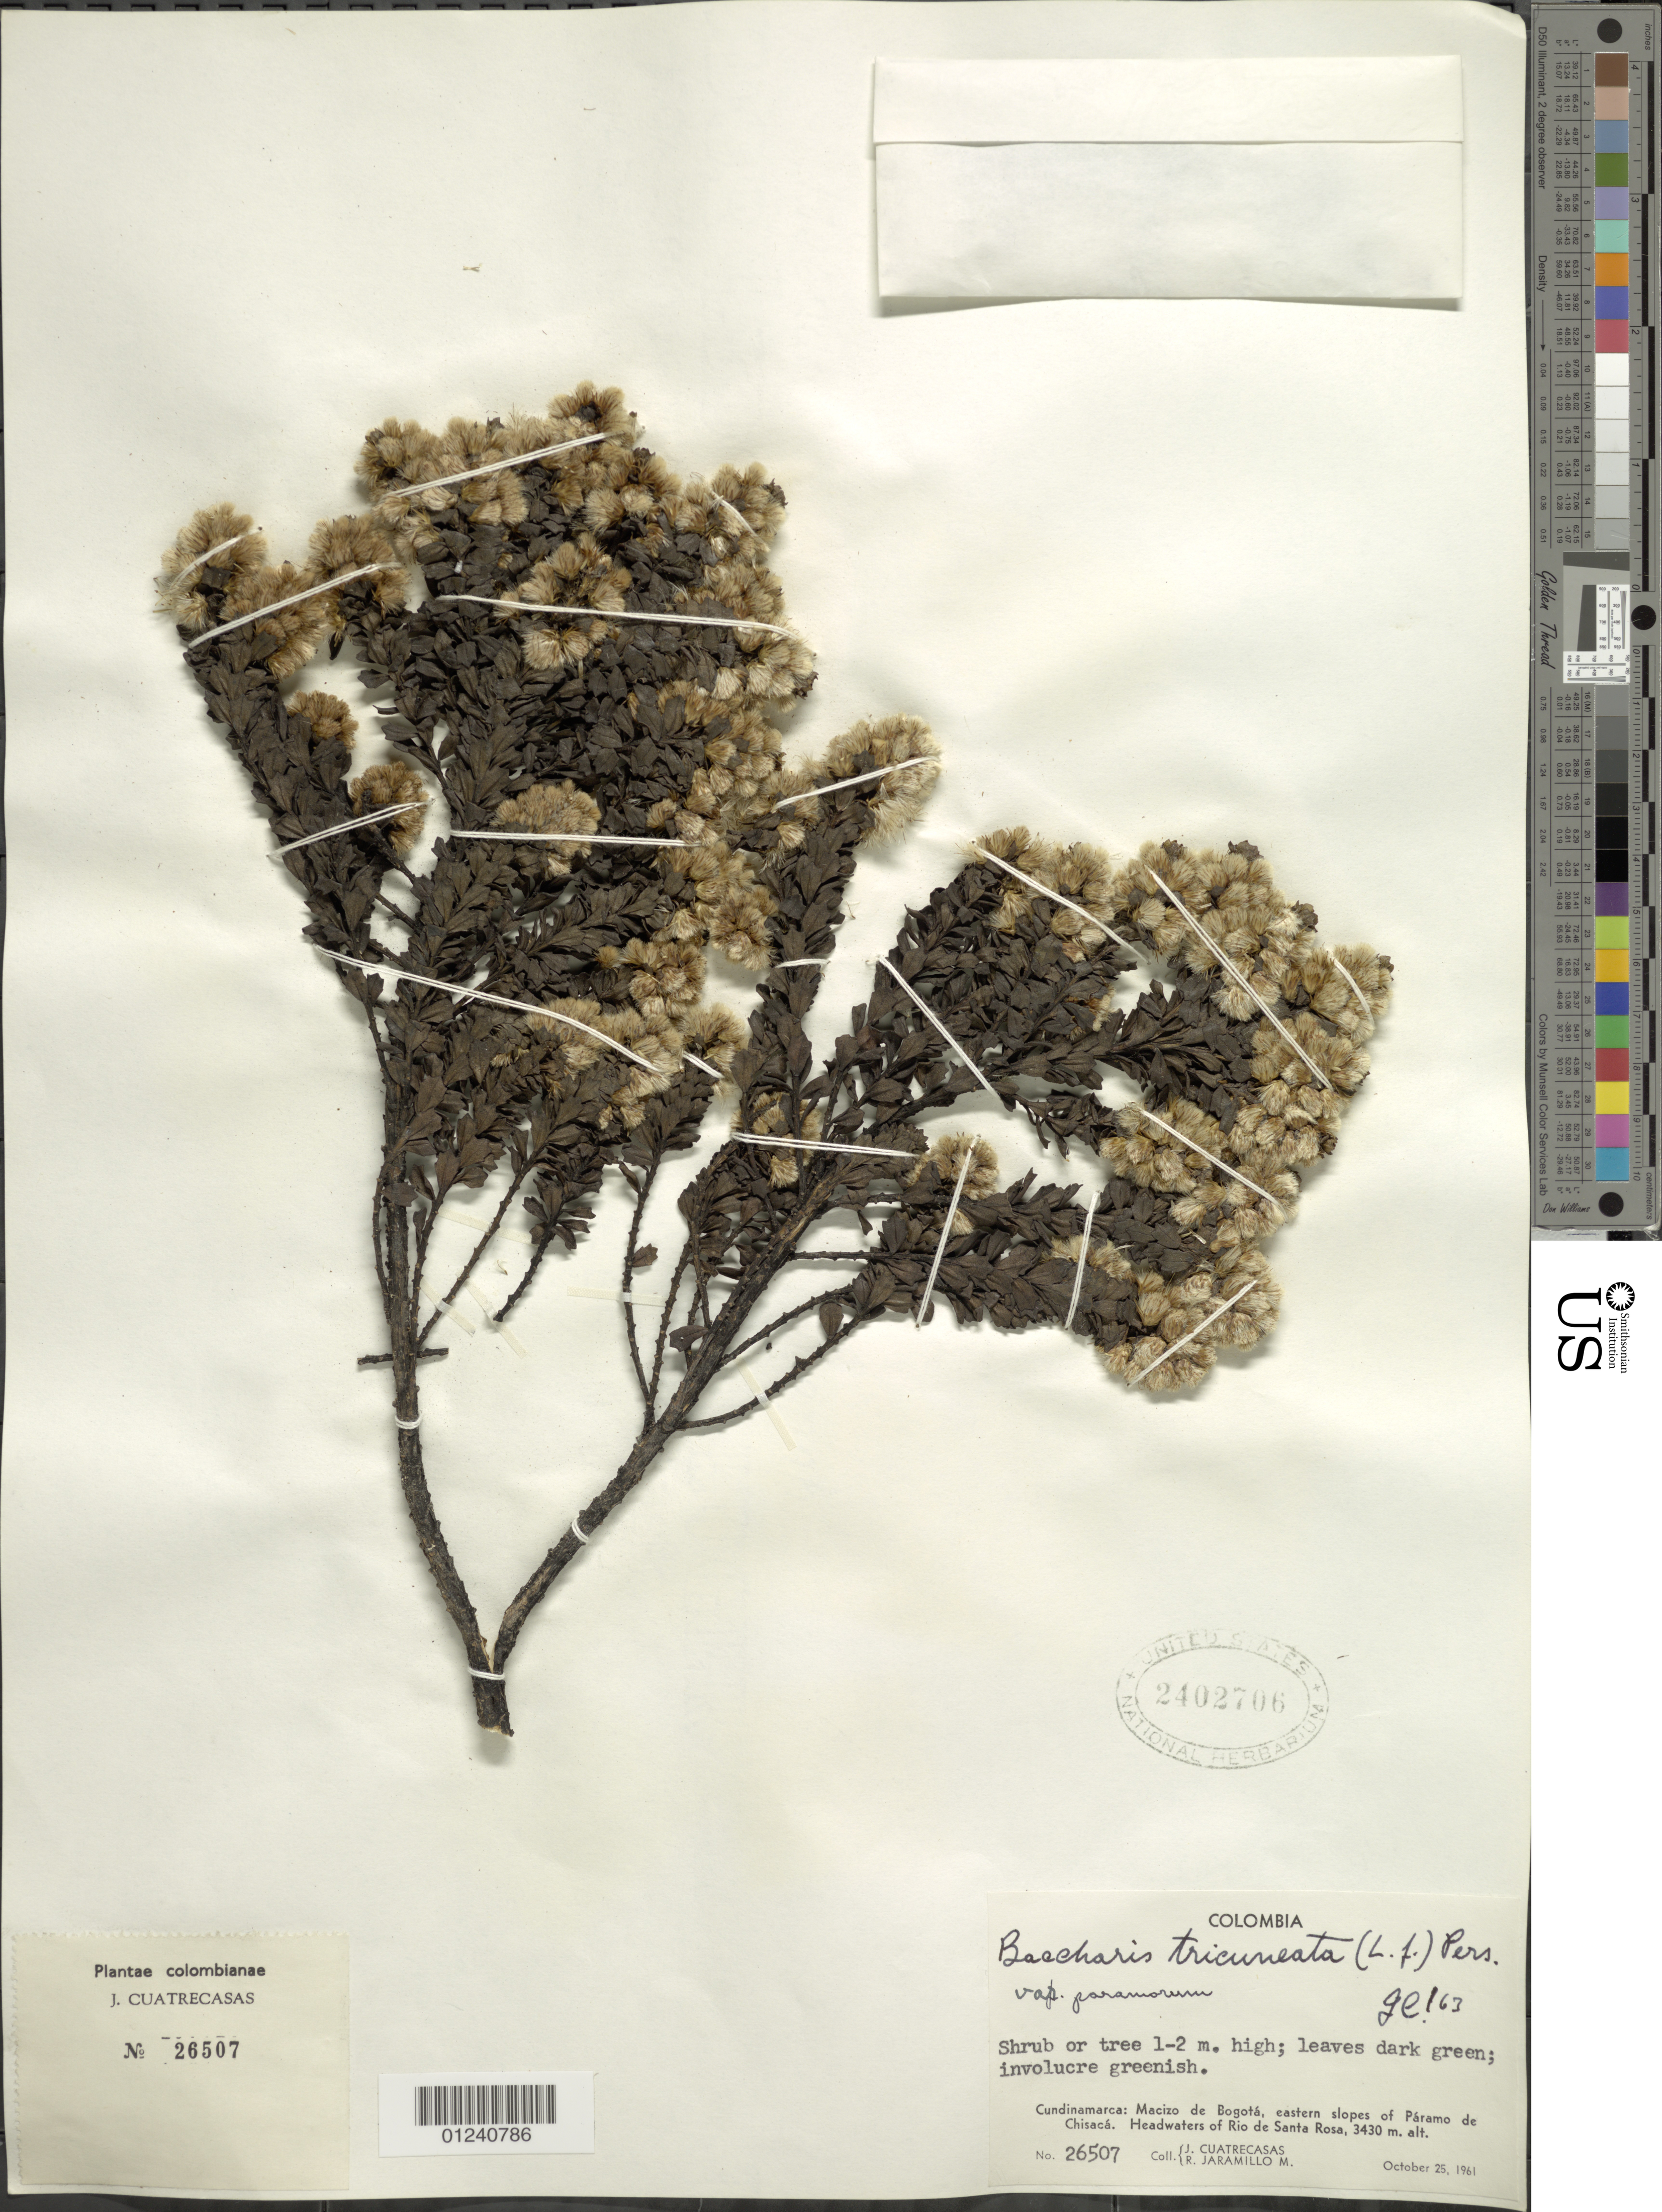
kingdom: Plantae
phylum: Tracheophyta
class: Magnoliopsida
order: Asterales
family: Asteraceae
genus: Baccharis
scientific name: Baccharis tricuneata var. paramorum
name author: Cuatrec.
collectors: J. Cuatrecasas & R. Jaramillo M.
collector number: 26507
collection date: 1961-10-25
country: Colombia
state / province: Cundinamarca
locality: Macizo de Bogotá (Bogota Massif), eastern slopes of Paramo de Chisaca. Headwaters of Rio de Santa Rosa.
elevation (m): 3430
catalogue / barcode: US 2402706